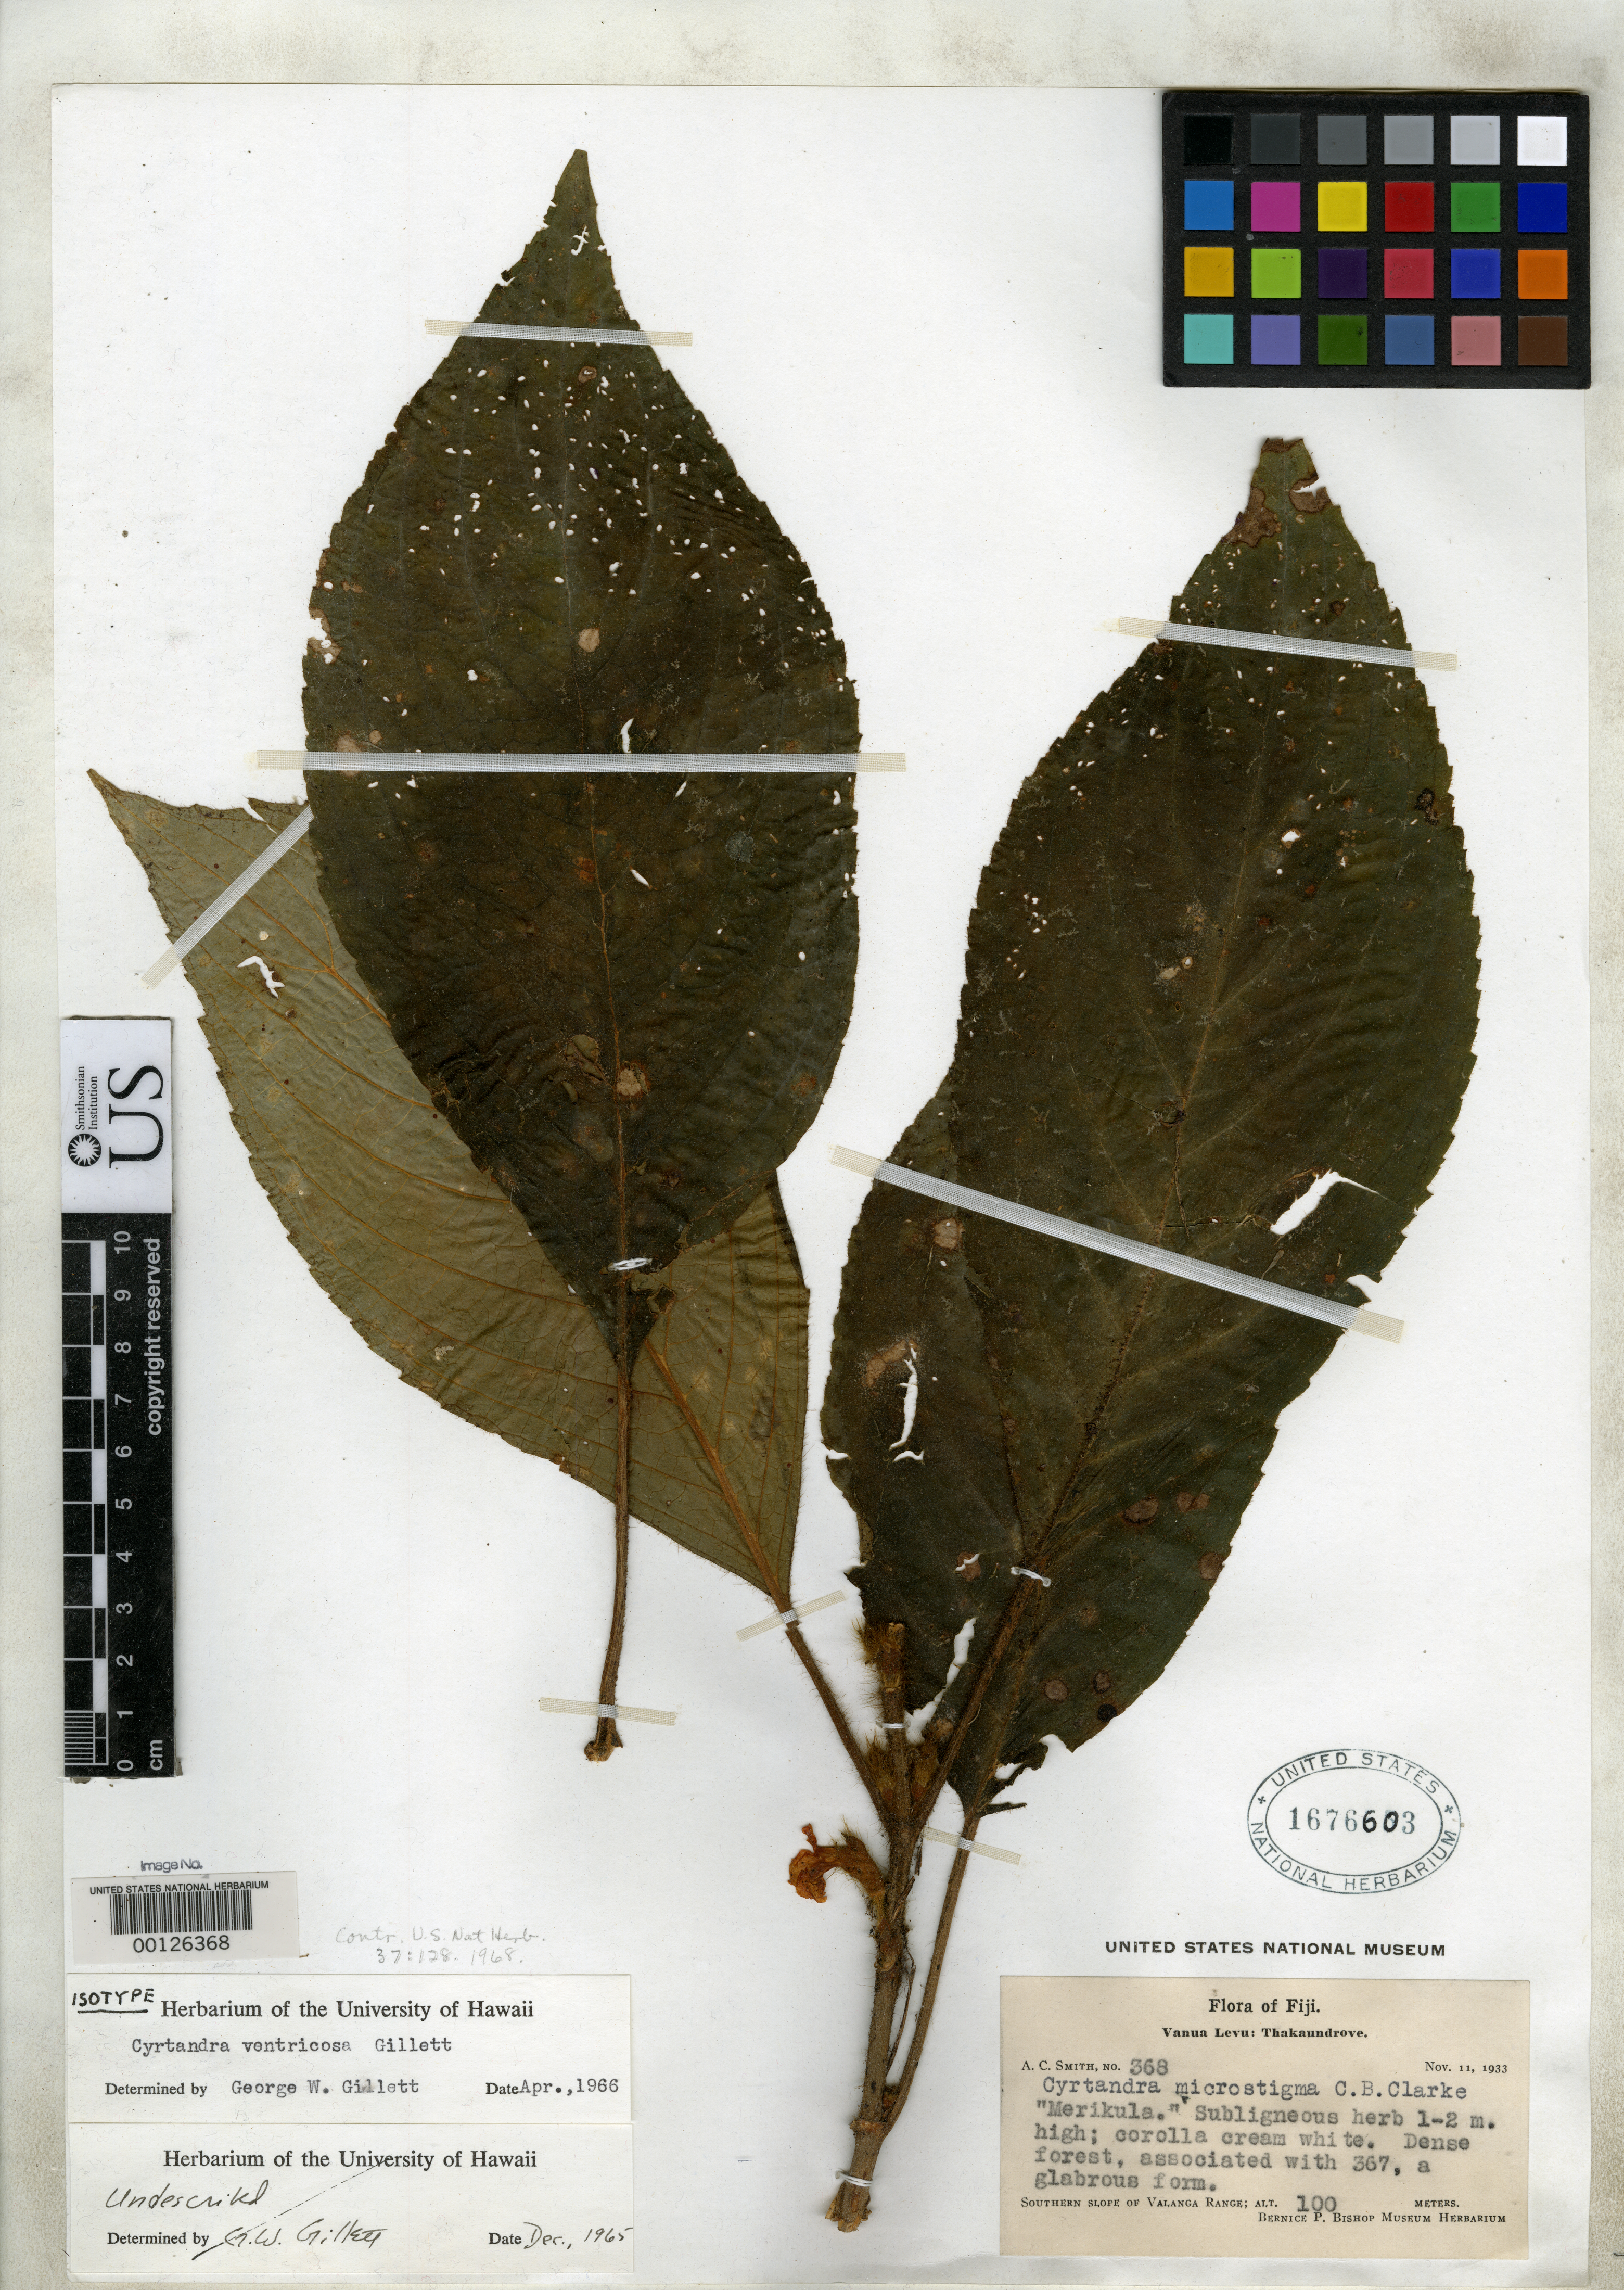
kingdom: Plantae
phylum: Tracheophyta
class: Magnoliopsida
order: Lamiales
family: Gesneriaceae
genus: Cyrtandra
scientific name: Cyrtandra ventricosa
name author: G.W. Gillett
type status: Isotype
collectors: A. C. Smith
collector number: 368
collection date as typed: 11 Nov 1933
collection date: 1933-11-11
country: Fiji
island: Vanua Levu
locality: Thakaundrove, Valange Range. [Vanua Levu Group]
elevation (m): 100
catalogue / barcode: US 1676603